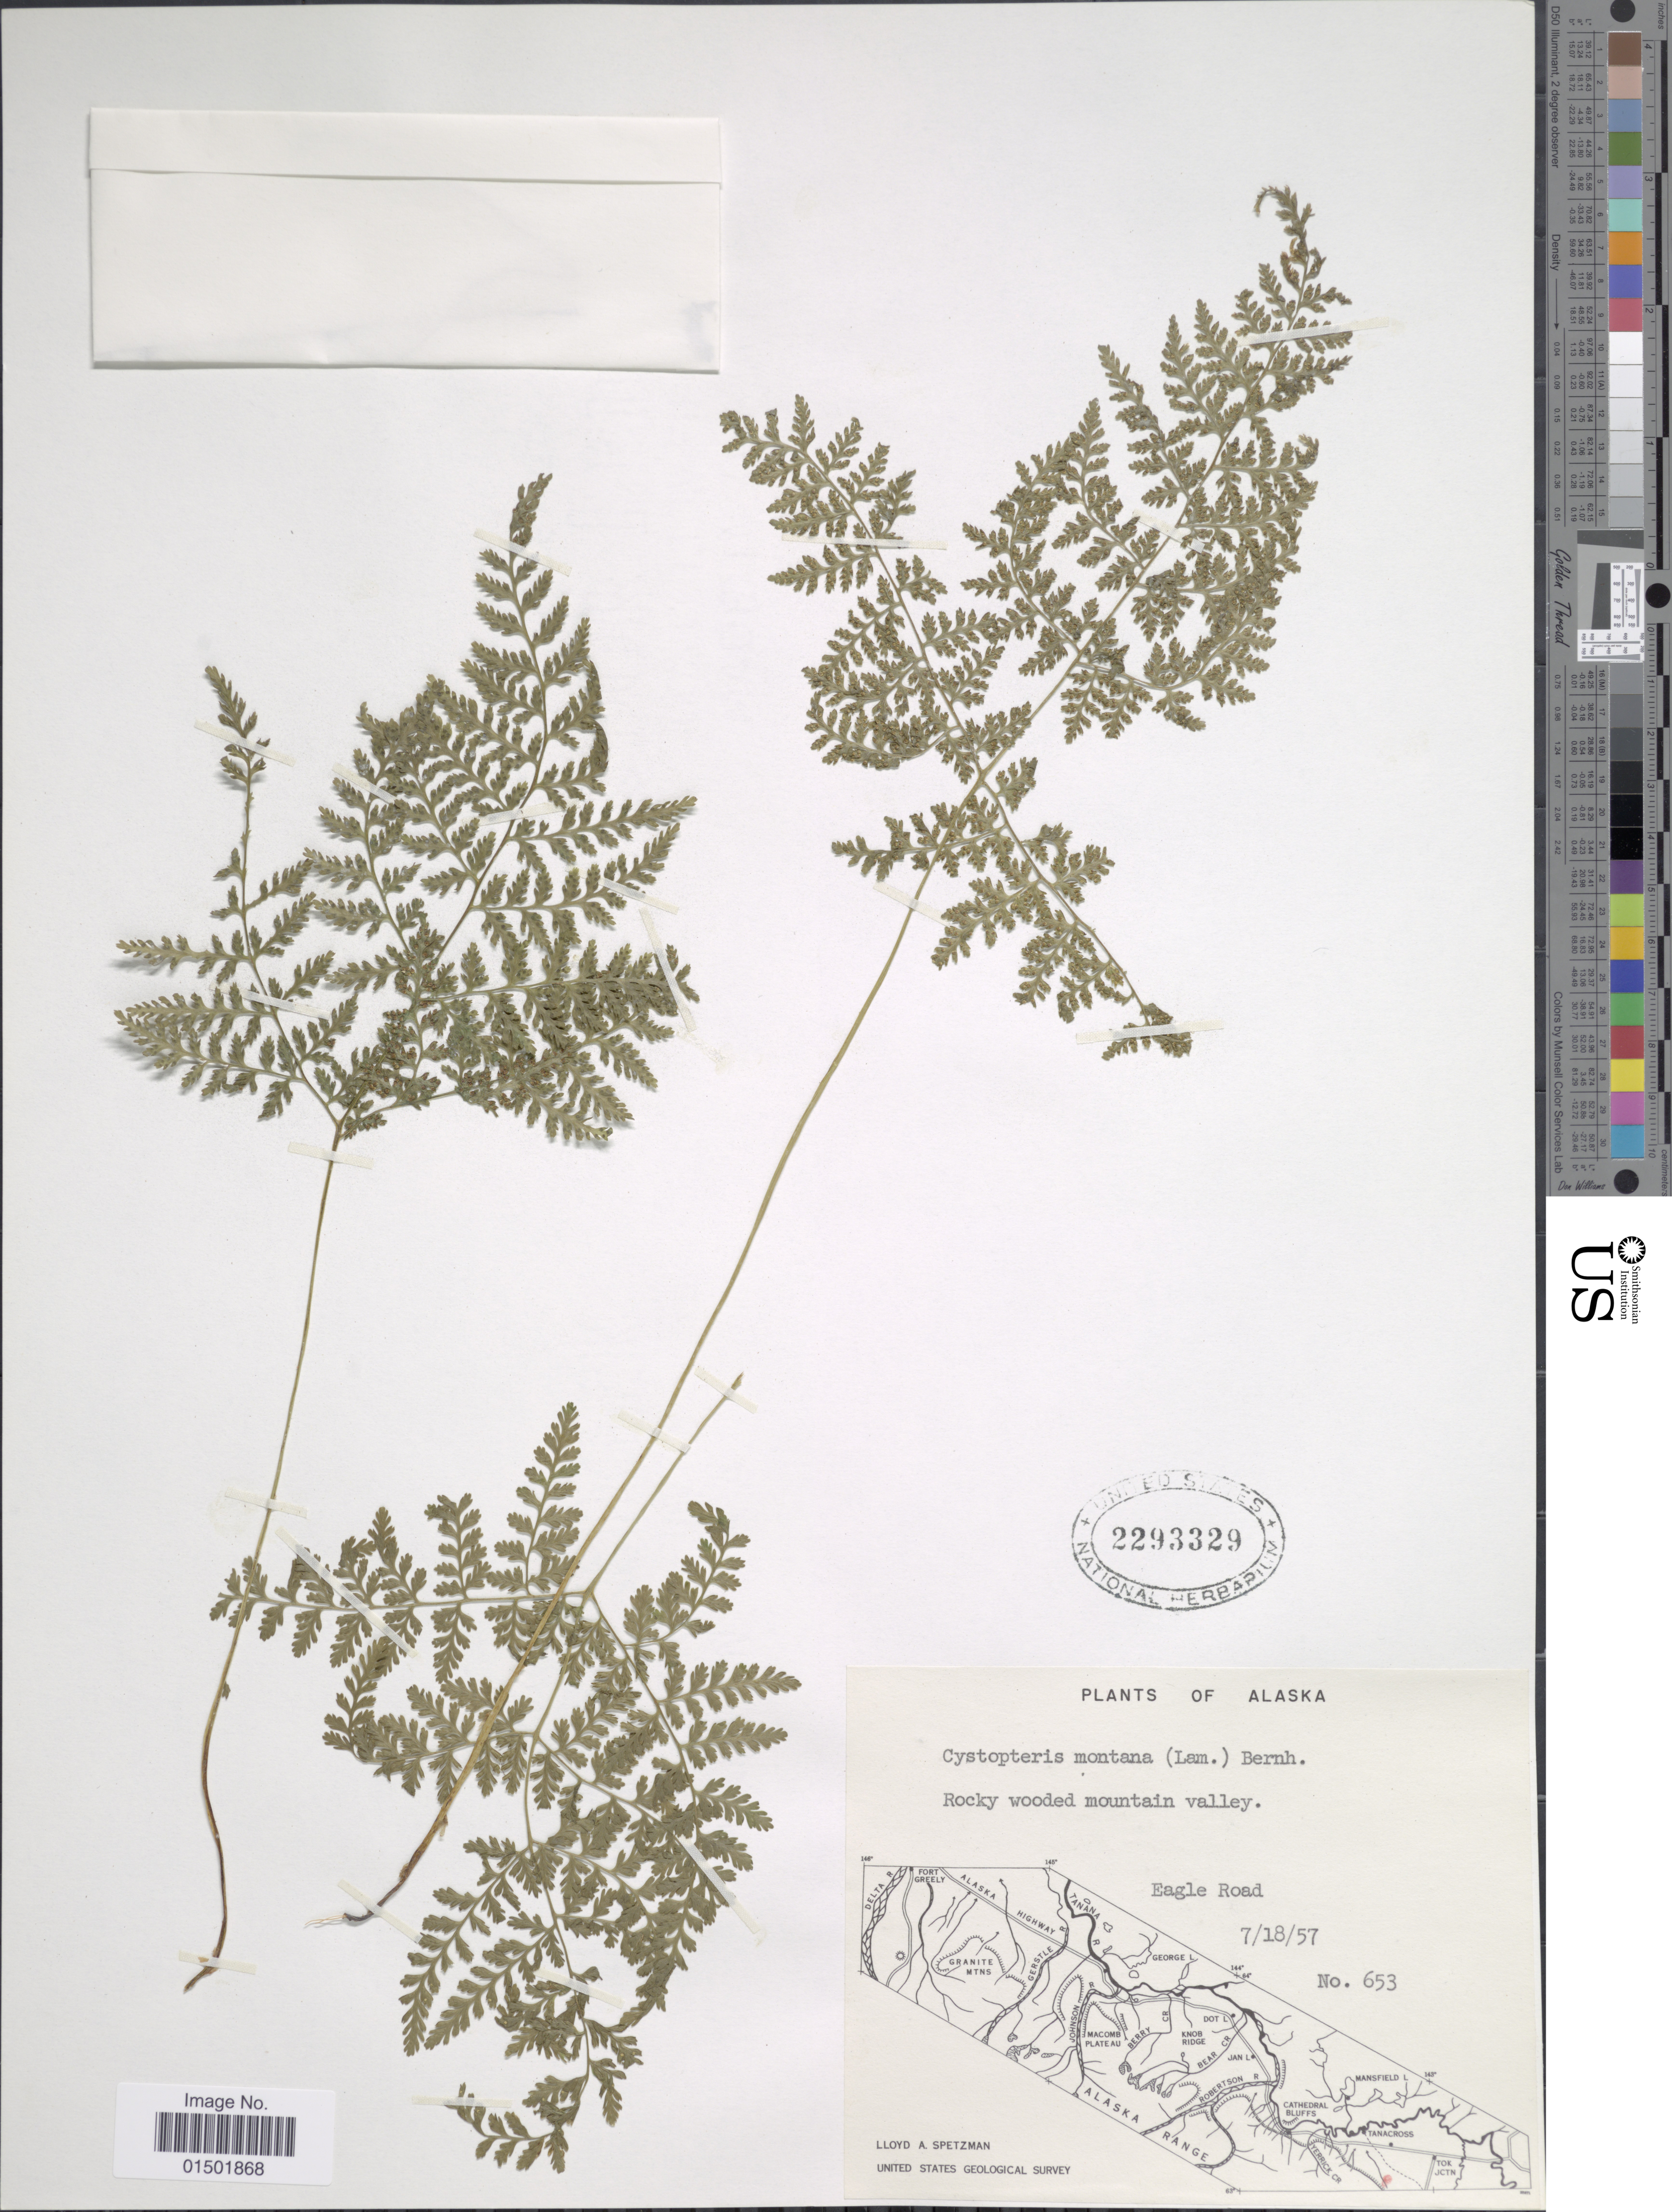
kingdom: Plantae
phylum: Tracheophyta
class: Polypodiopsida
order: Polypodiales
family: Cystopteridaceae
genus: Cystopteris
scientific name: Cystopteris montana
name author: (Lam.) Desv.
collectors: L. Spetzman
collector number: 653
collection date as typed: Transcribed d/m/y: 18/7/57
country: United States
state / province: Alaska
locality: Rocky wooded mountain valley. Eagle Road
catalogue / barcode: US 2293329